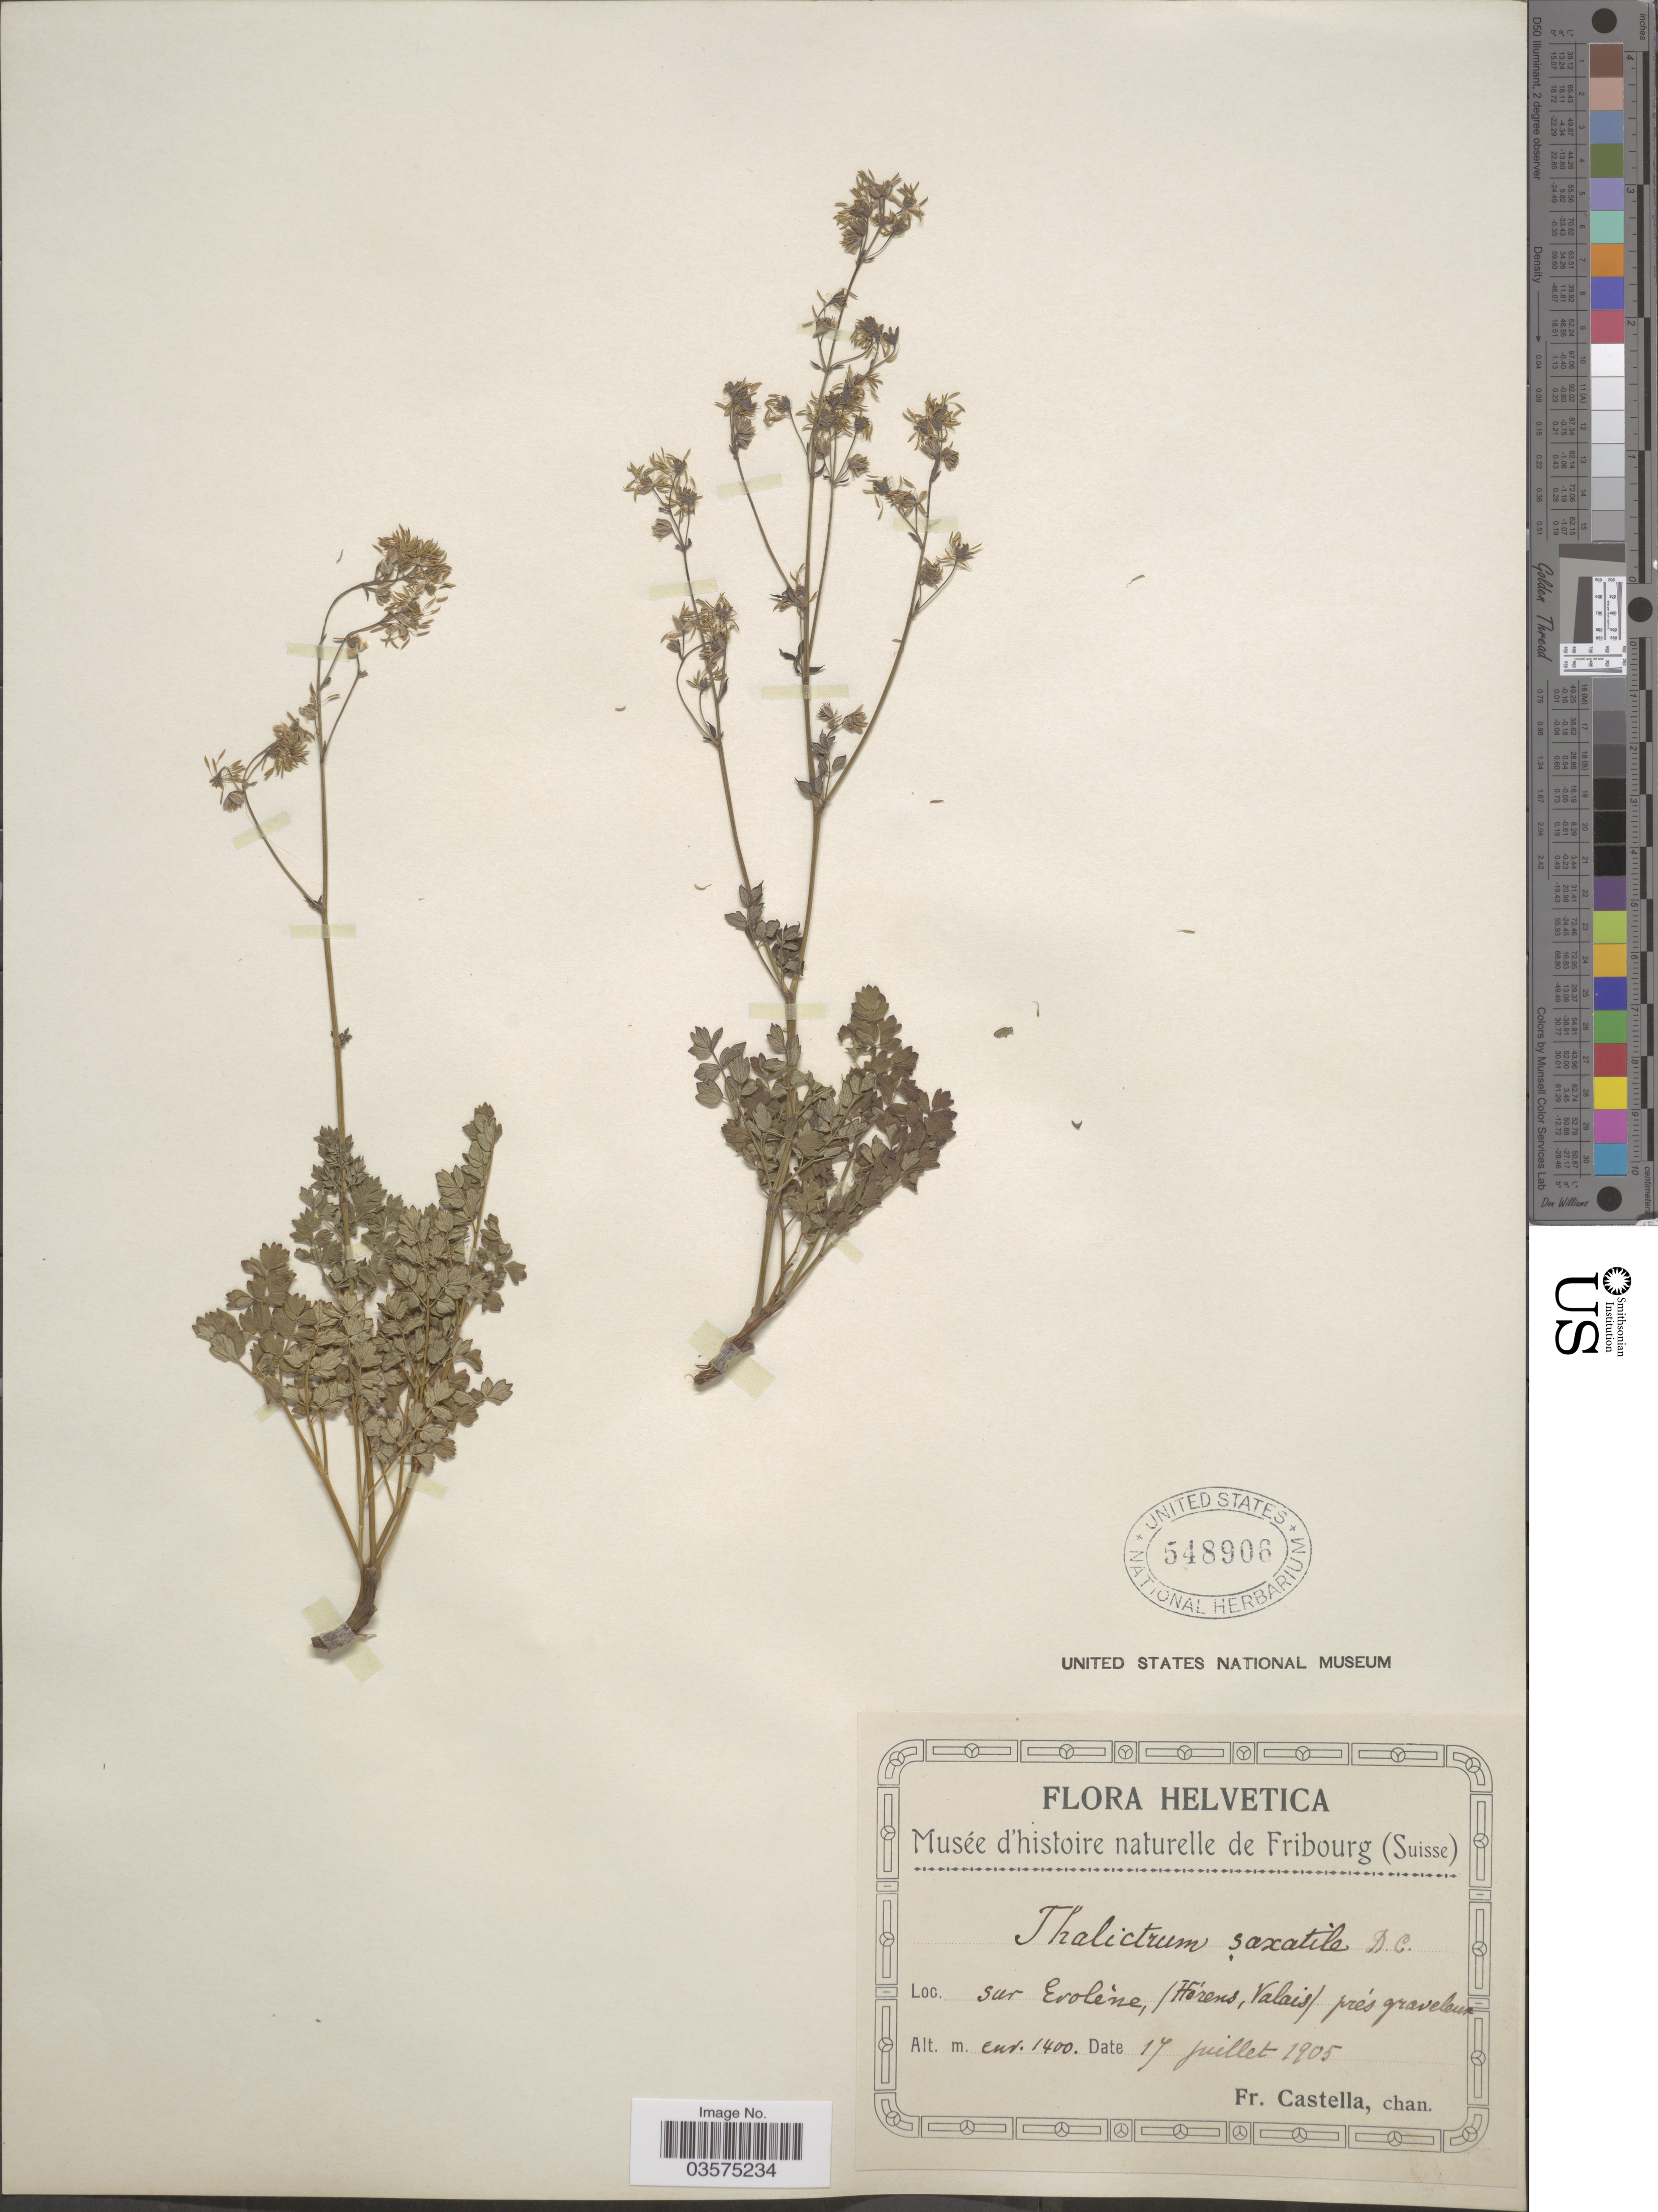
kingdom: Plantae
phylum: Tracheophyta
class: Magnoliopsida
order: Ranunculales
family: Ranunculaceae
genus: Thalictrum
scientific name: Thalictrum saxatile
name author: Schleich. ex DC.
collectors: Fr. Castella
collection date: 1905-07-17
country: Switzerland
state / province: Valais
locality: Sur Evoléene, /Hérens, Valais/ prés graveleux.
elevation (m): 1400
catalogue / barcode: US 548906